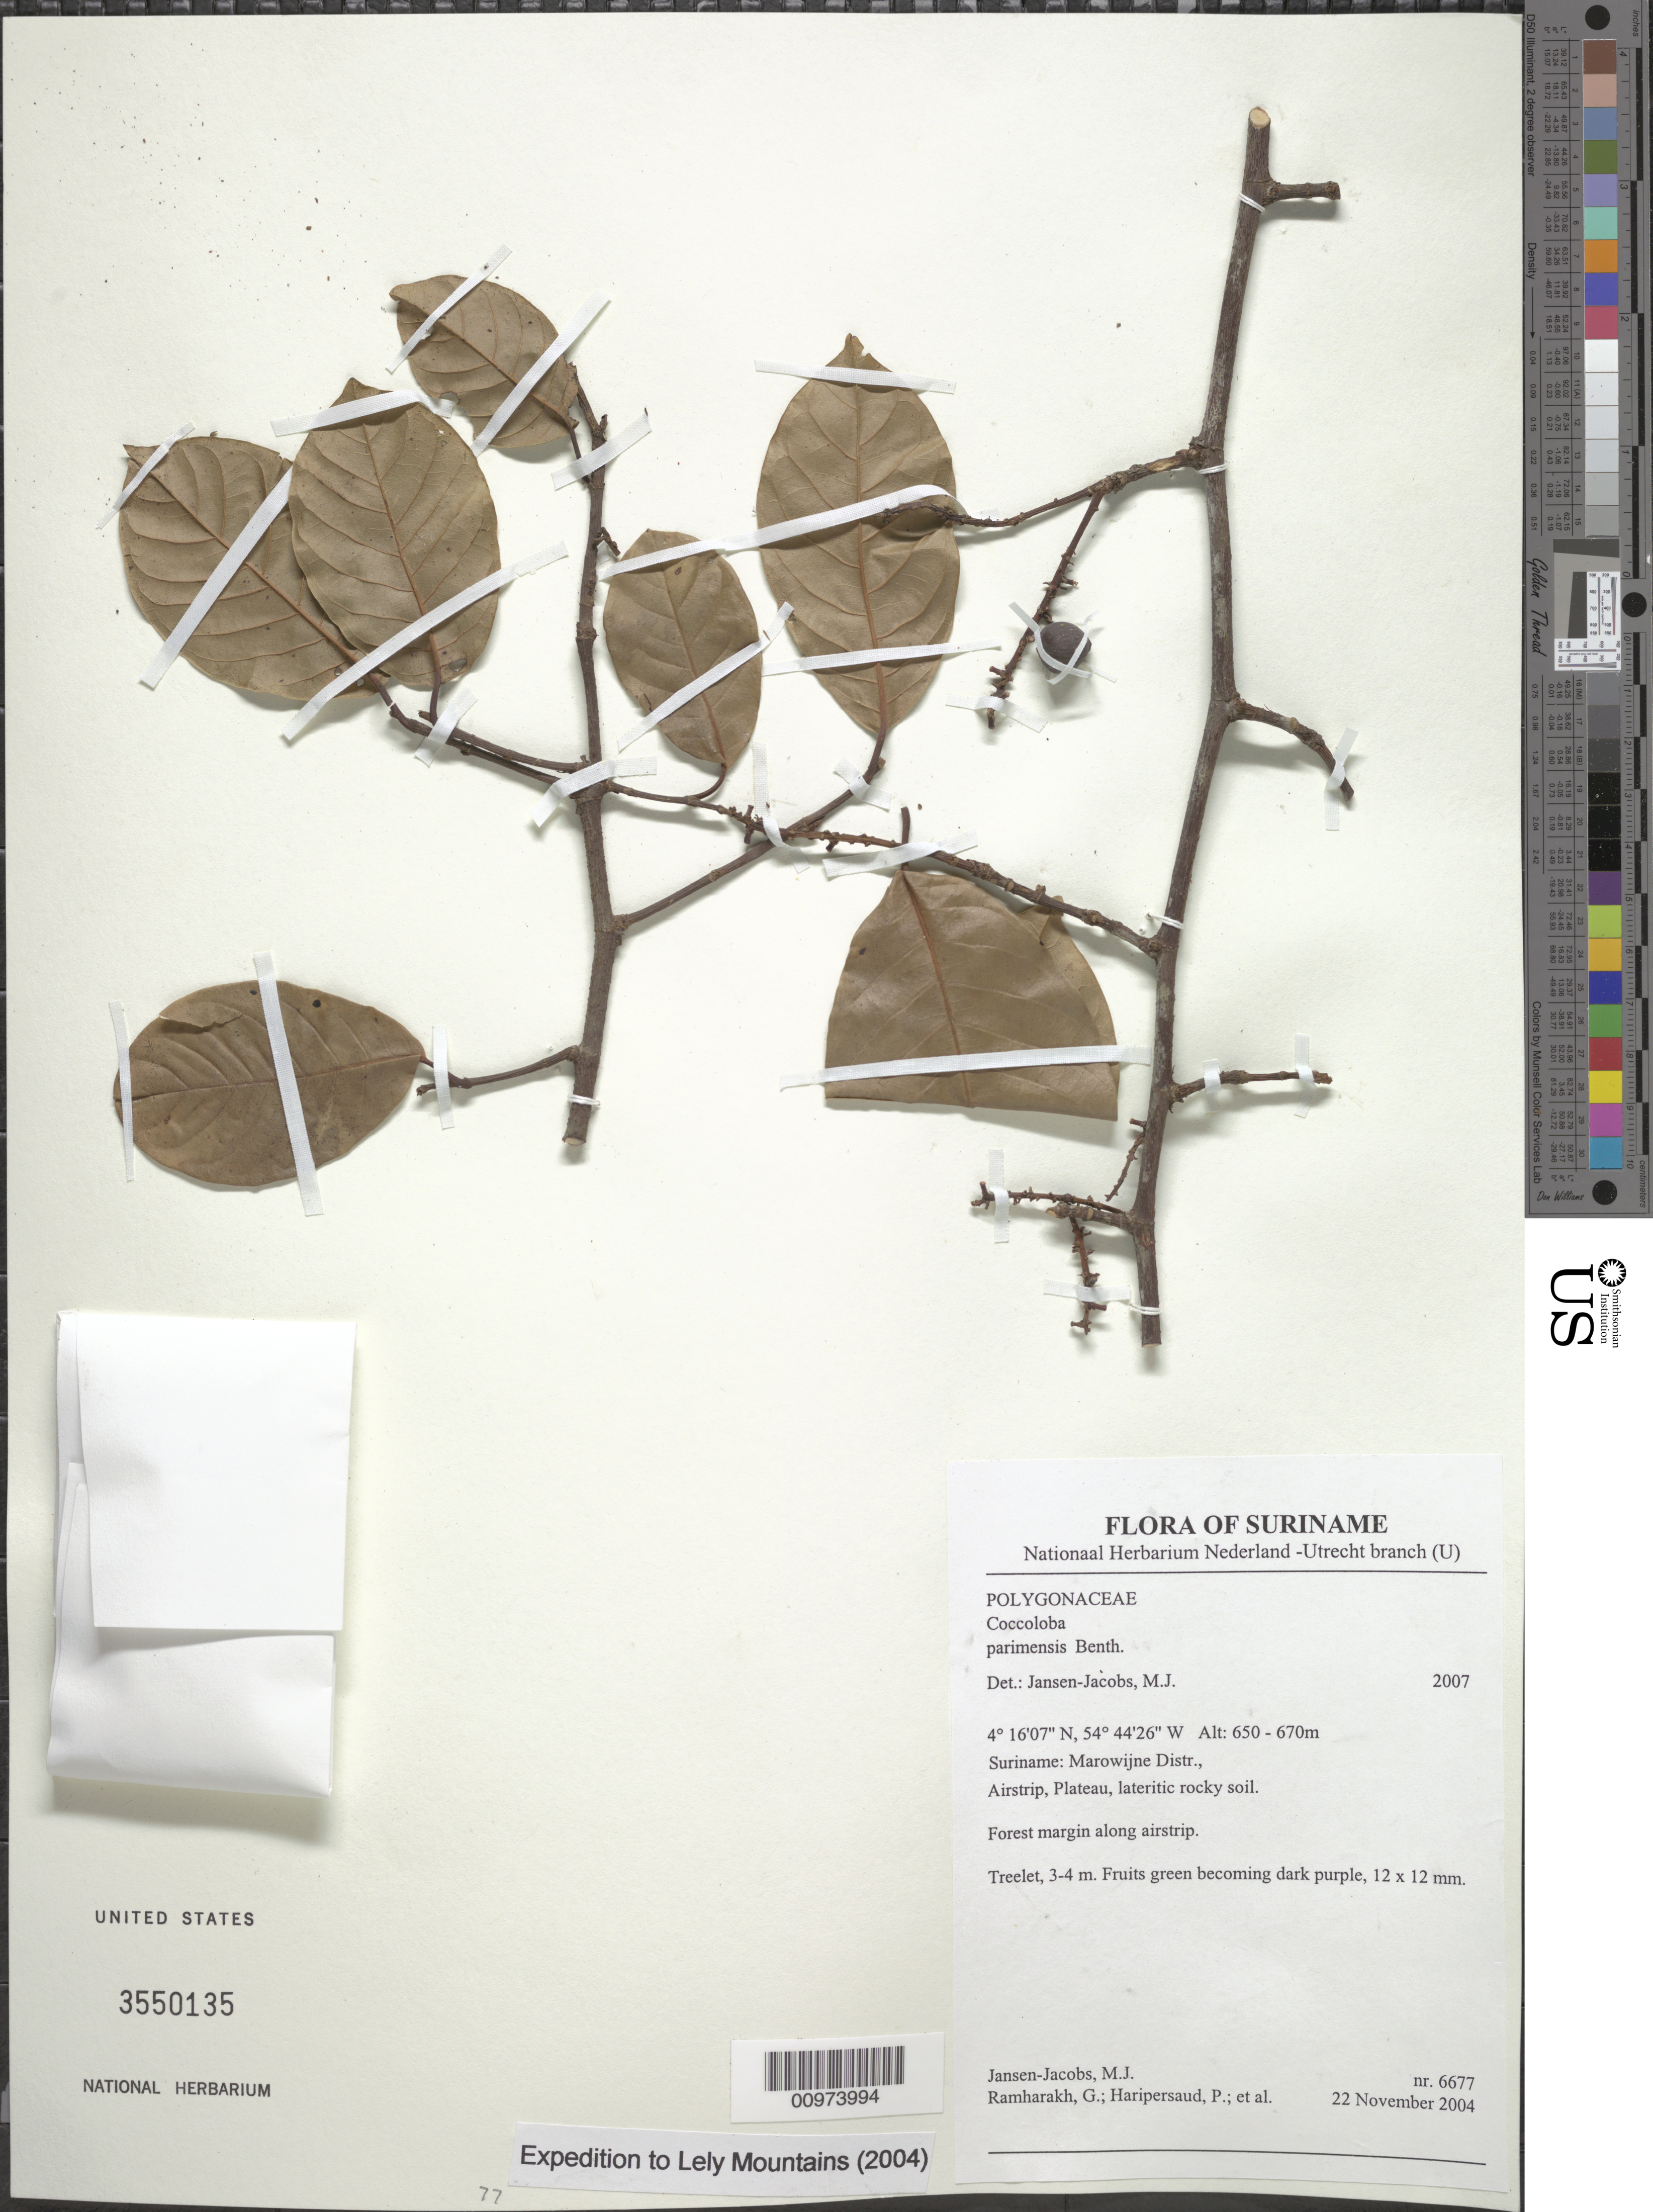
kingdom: Plantae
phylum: Tracheophyta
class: Magnoliopsida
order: Caryophyllales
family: Polygonaceae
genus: Coccoloba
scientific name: Coccoloba parimensis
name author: Benth.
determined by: Jansen-Jacobs, M. J., (U), Nationaal Herbarium Nederland, Utrecht University branch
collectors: M. J. Jansen-Jacobs et al.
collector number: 6677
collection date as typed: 22-Nov-04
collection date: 2004-11-22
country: Suriname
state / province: Marowijne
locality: Marowijne Distr., Airstrip, Plateau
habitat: Lateritic rocky soil. Forest margin along airstrip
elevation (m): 650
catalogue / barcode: US 3550135